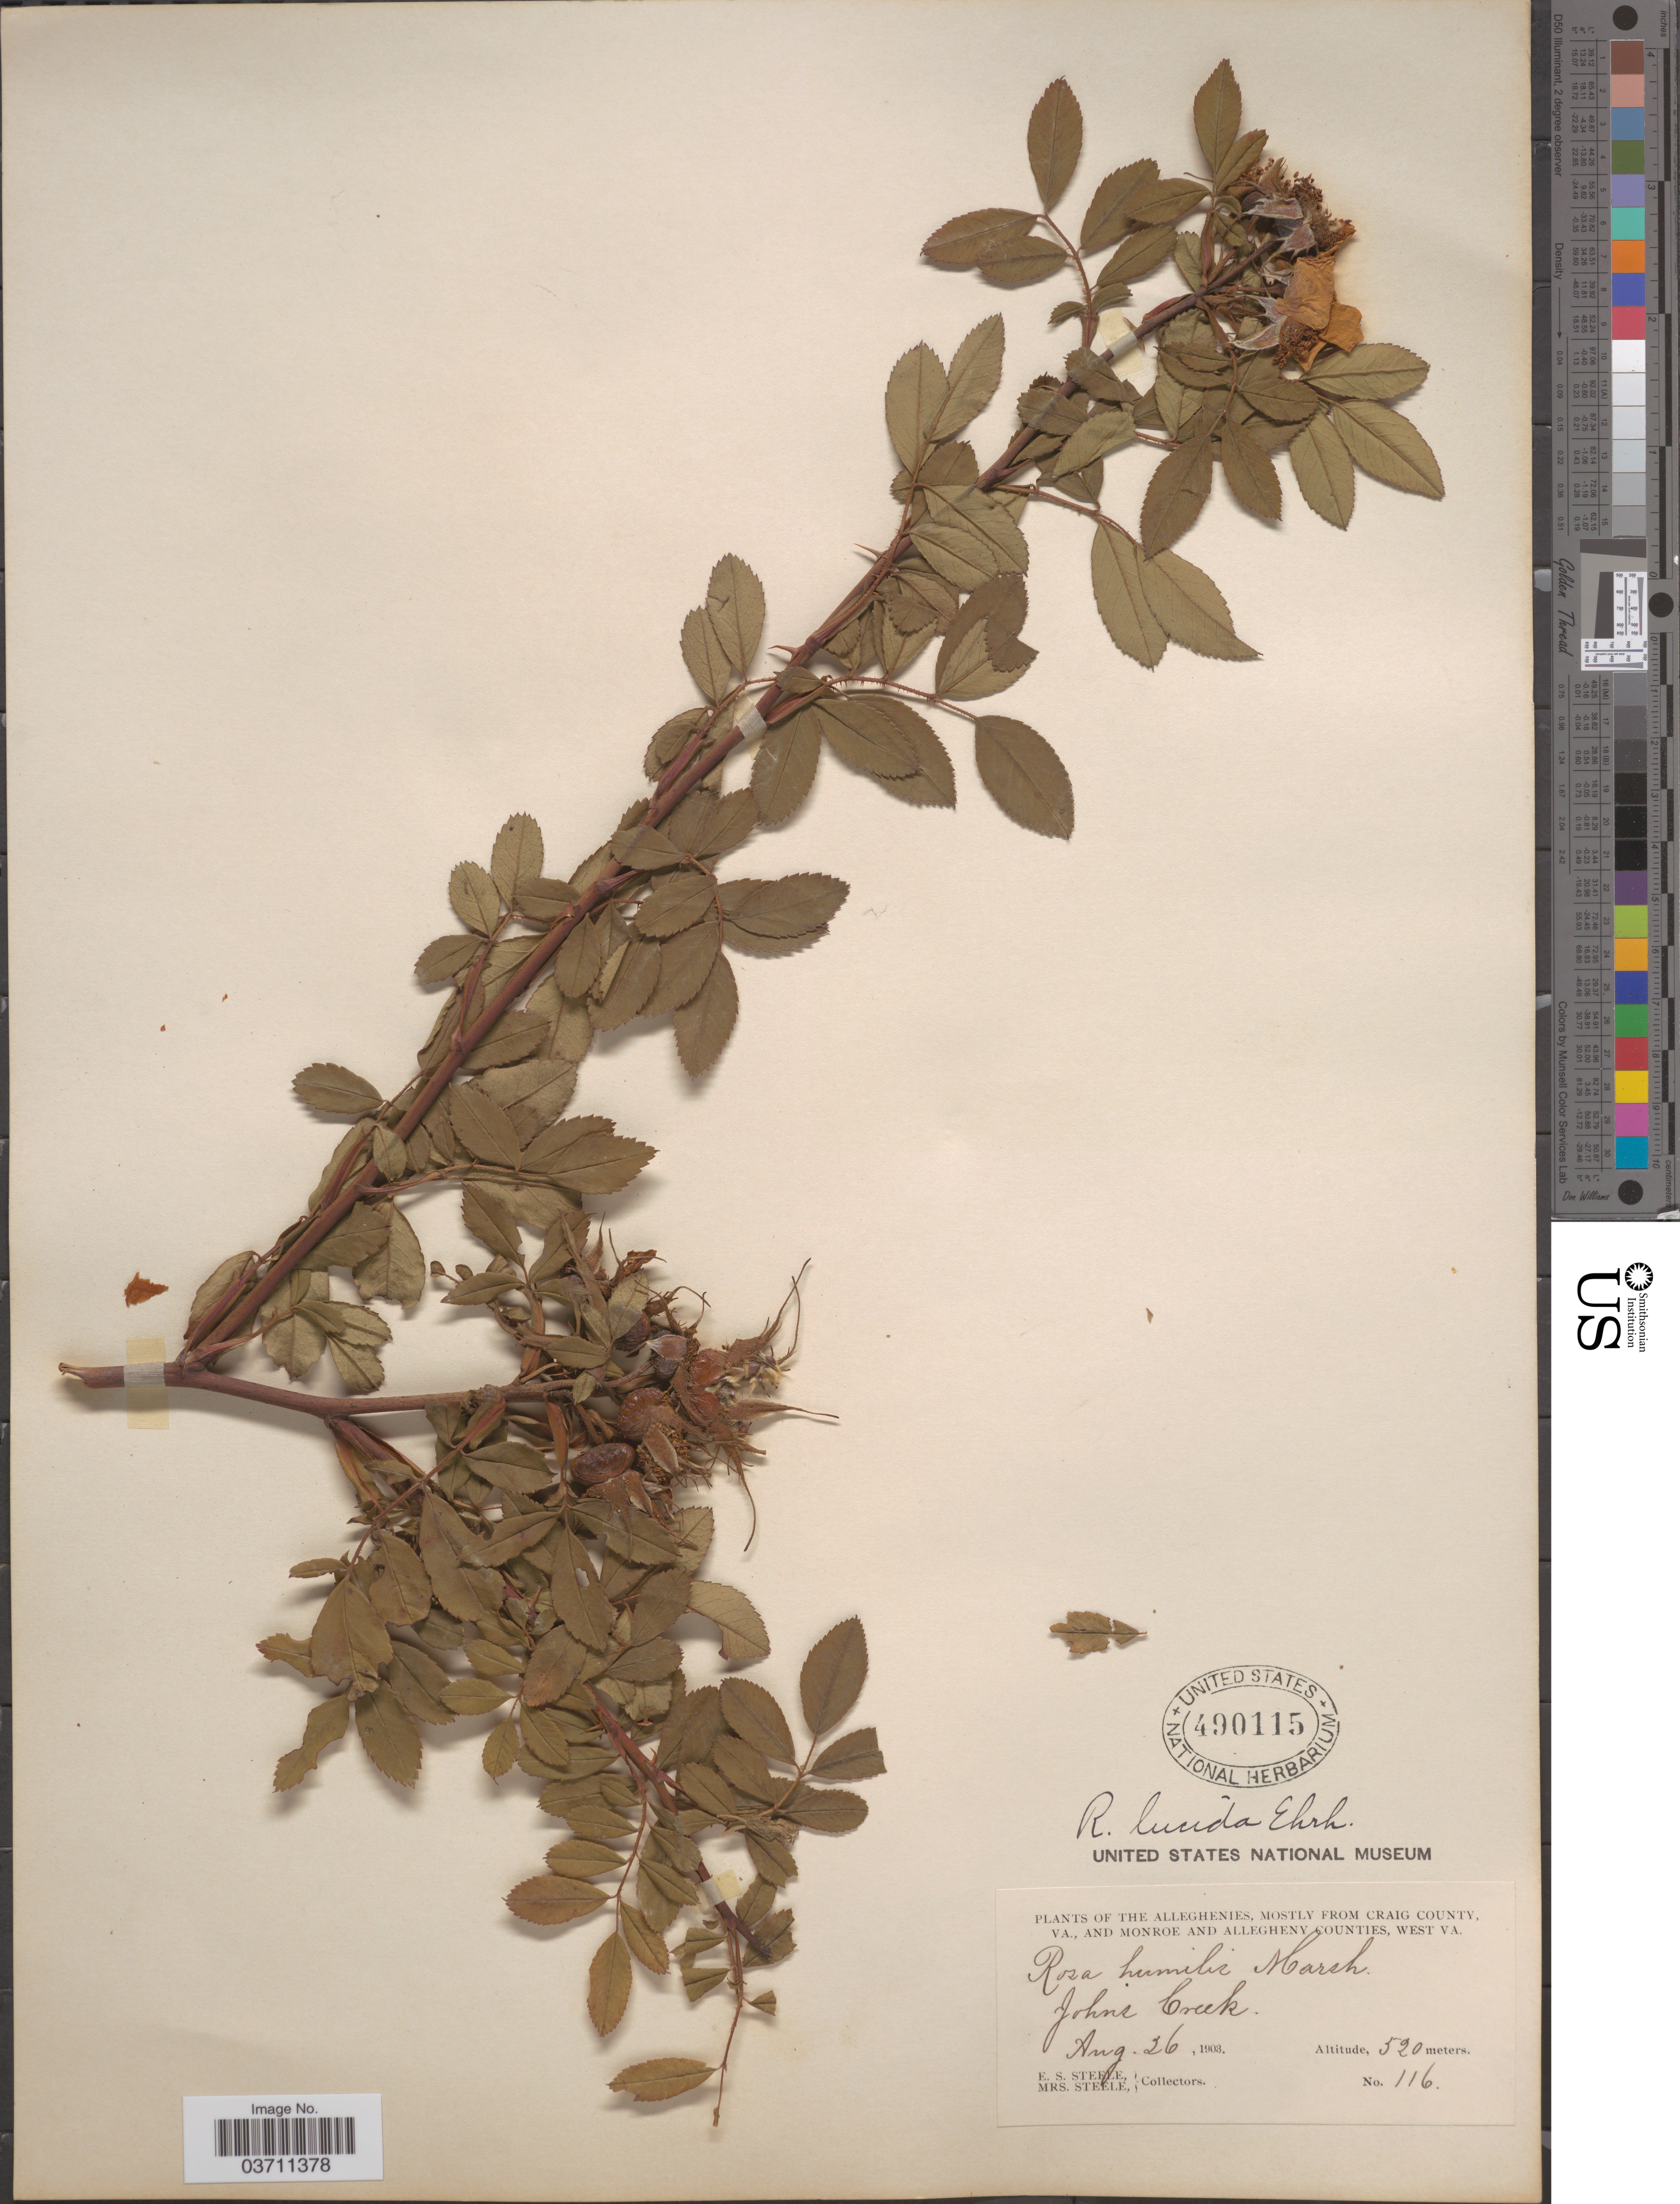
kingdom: Plantae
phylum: Tracheophyta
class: Magnoliopsida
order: Rosales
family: Rosaceae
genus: Rosa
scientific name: Rosa lucida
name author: Meehan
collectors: E. Steele & Mrs. E. S. Steele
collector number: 116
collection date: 1903-08-26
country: United States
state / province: Virginia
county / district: Craig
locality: The Alleghenies, mostly from Craig County, Va., and Monroe and Allegheny Counties, West Va. Johns Creek.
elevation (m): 520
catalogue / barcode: US 490115